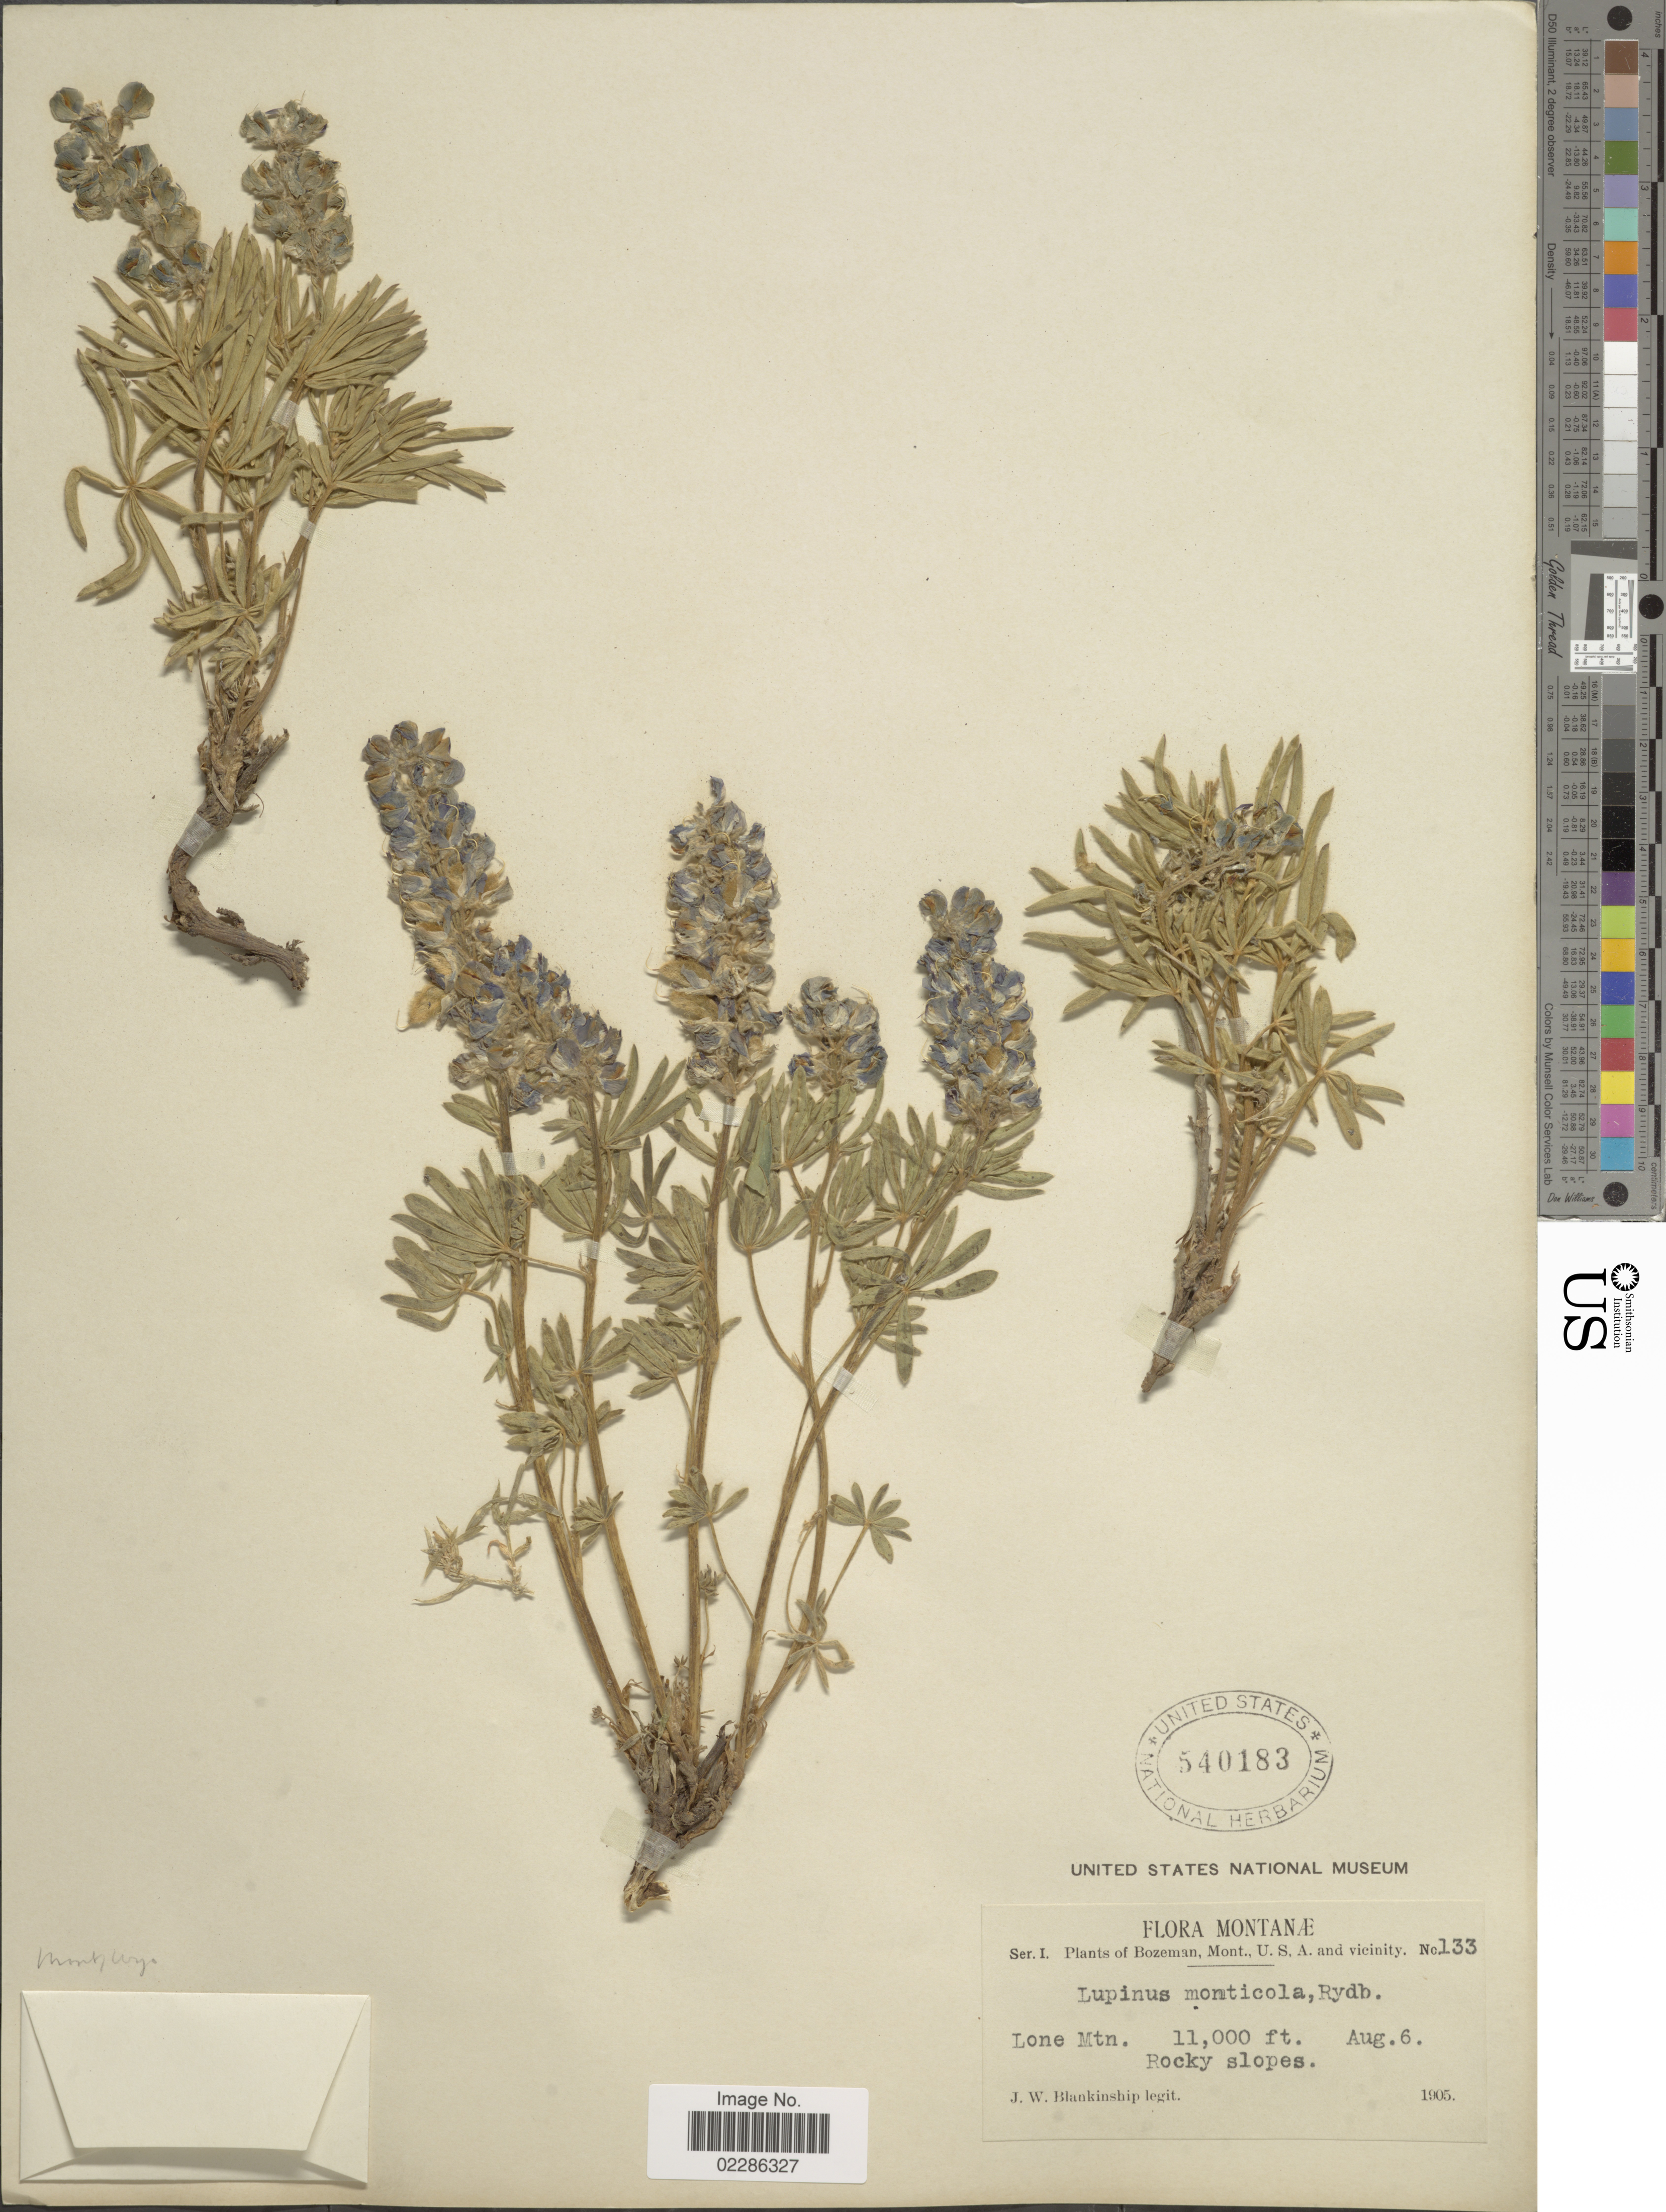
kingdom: Plantae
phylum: Tracheophyta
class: Magnoliopsida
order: Fabales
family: Fabaceae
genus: Lupinus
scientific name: Lupinus monticola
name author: Rydb.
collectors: J. W. Blankinship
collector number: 133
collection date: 1905-08-06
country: United States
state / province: Montana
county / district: Gallatin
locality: Bozeman, and vicinity, Lone Mtn, Rocky slopes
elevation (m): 3353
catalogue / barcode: US 540183